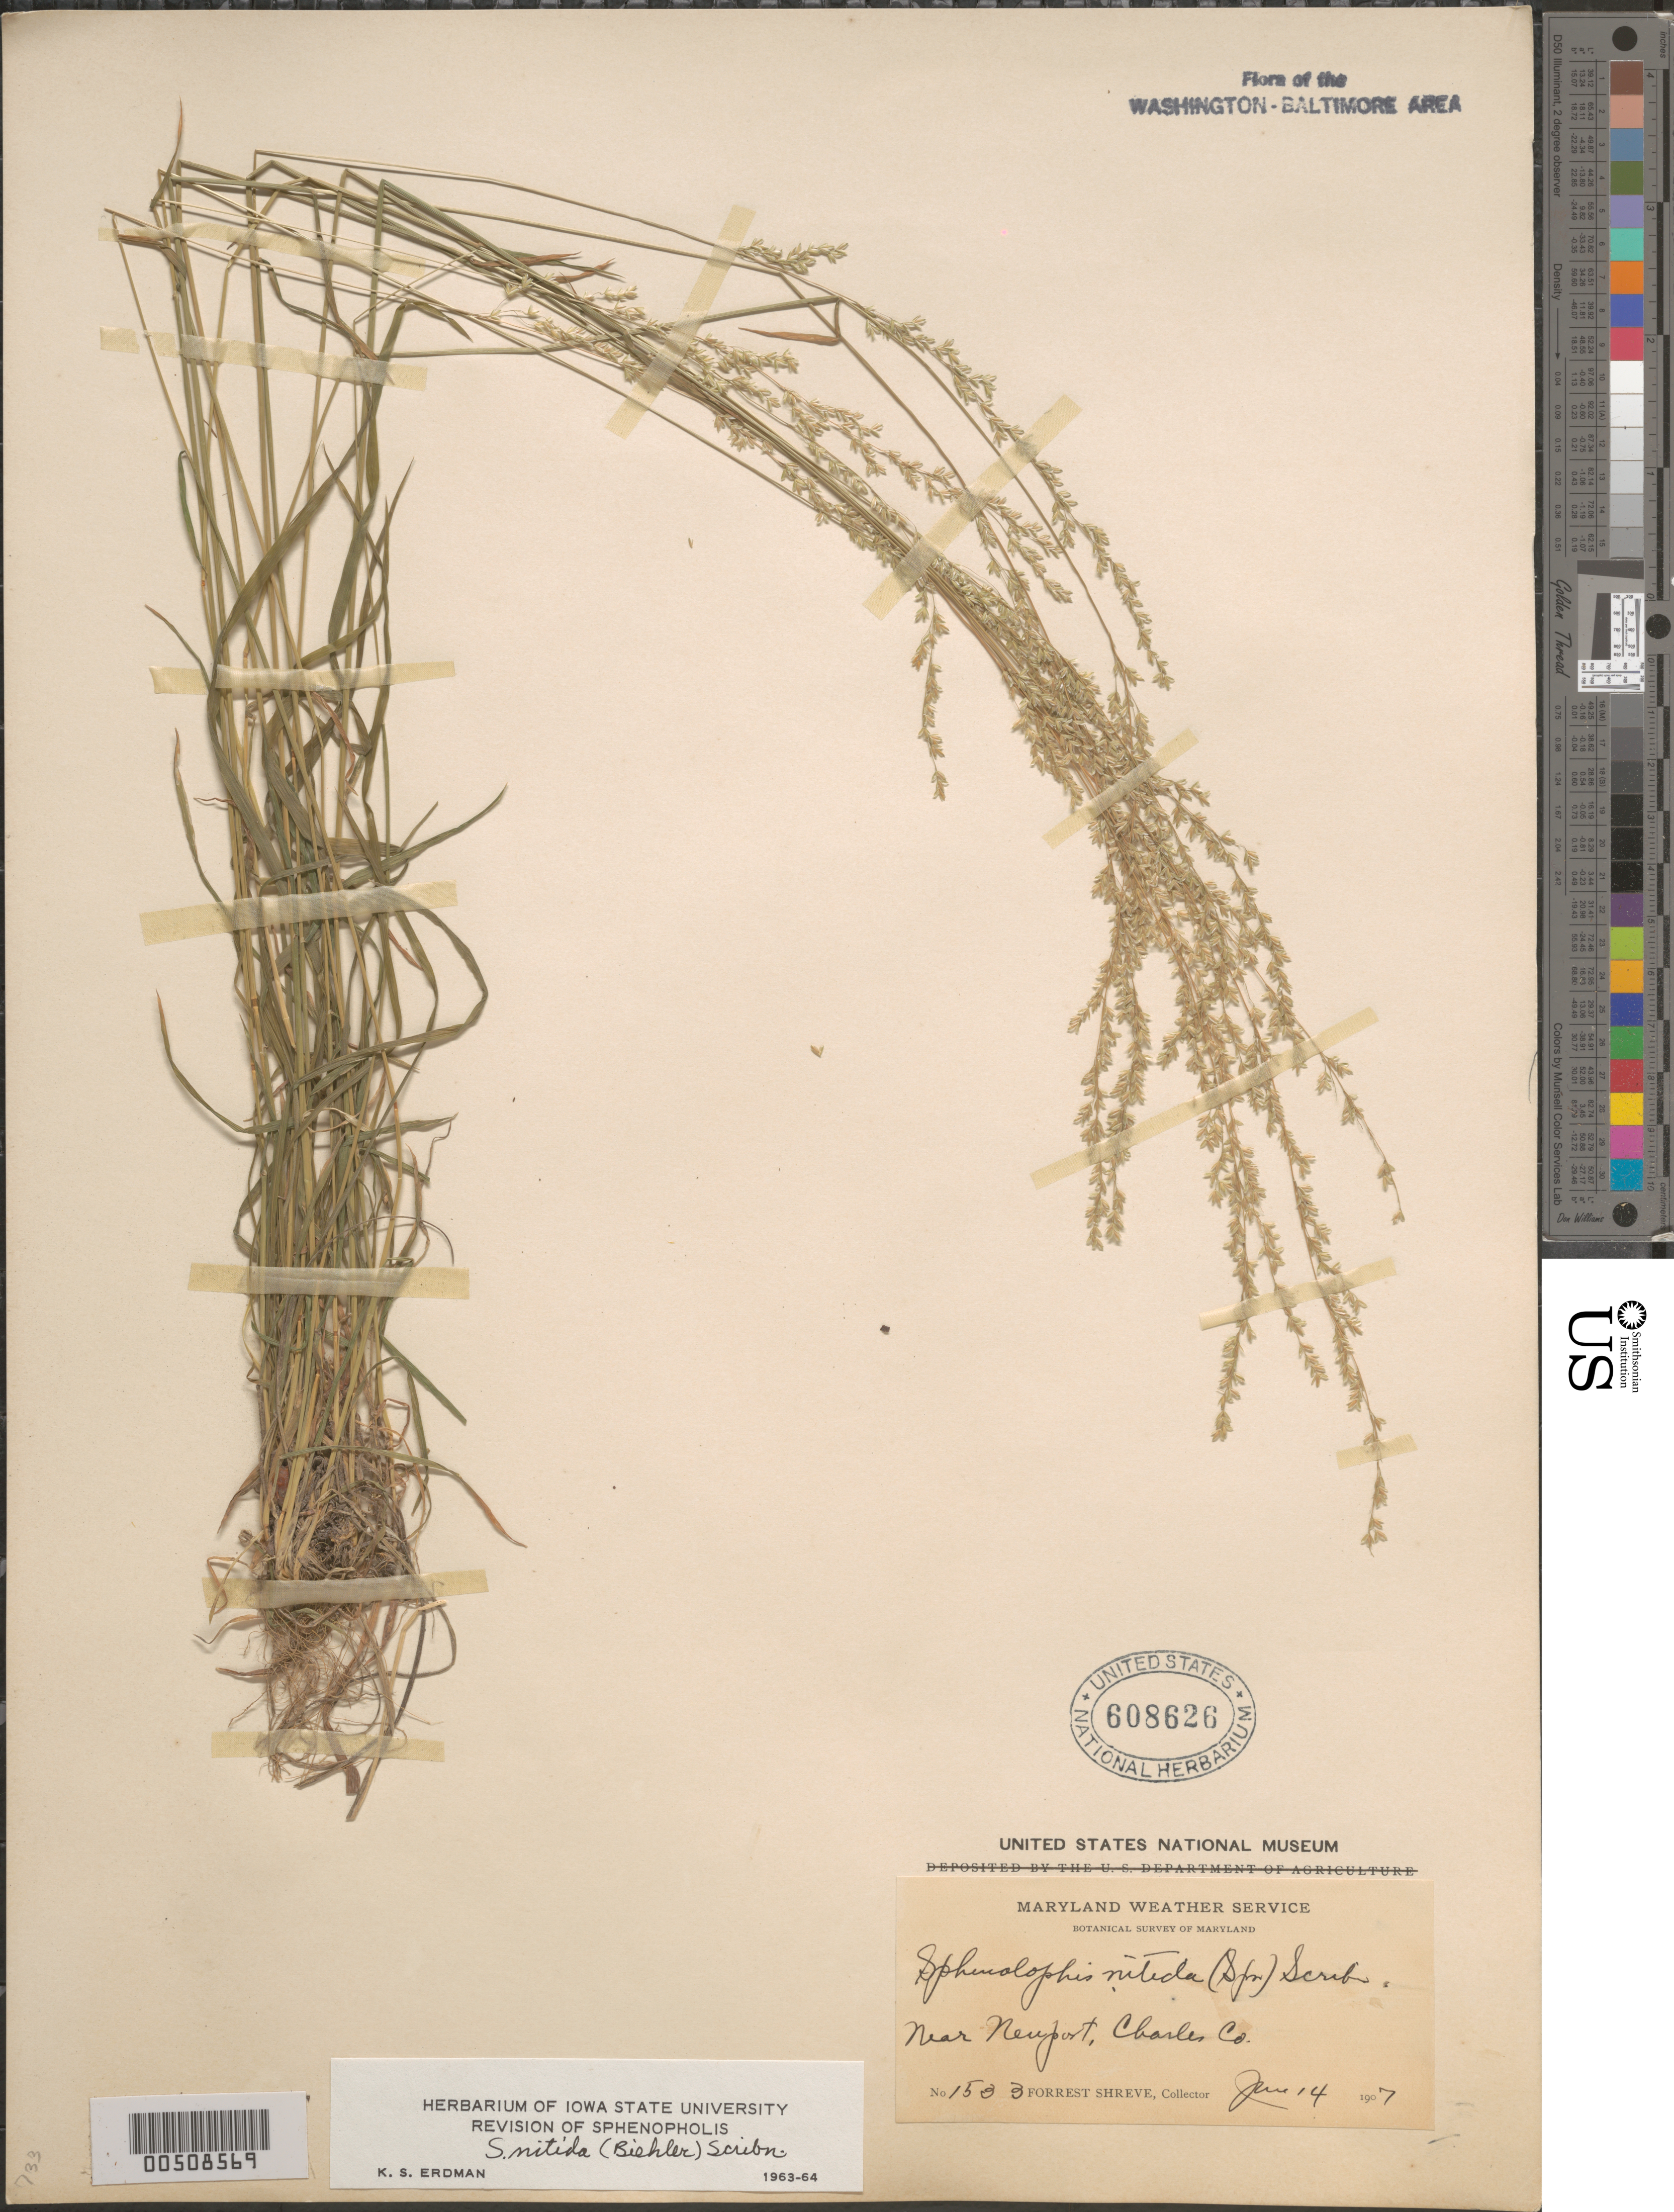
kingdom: Plantae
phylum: Tracheophyta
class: Liliopsida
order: Poales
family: Poaceae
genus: Sphenopholis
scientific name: Sphenopholis nitida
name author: (Biehler) Scribn.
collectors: F. Shreve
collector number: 1533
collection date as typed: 14 Jan 1907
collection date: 1907-01-14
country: United States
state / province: Maryland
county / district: Charles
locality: Near Newport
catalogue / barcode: US 608626